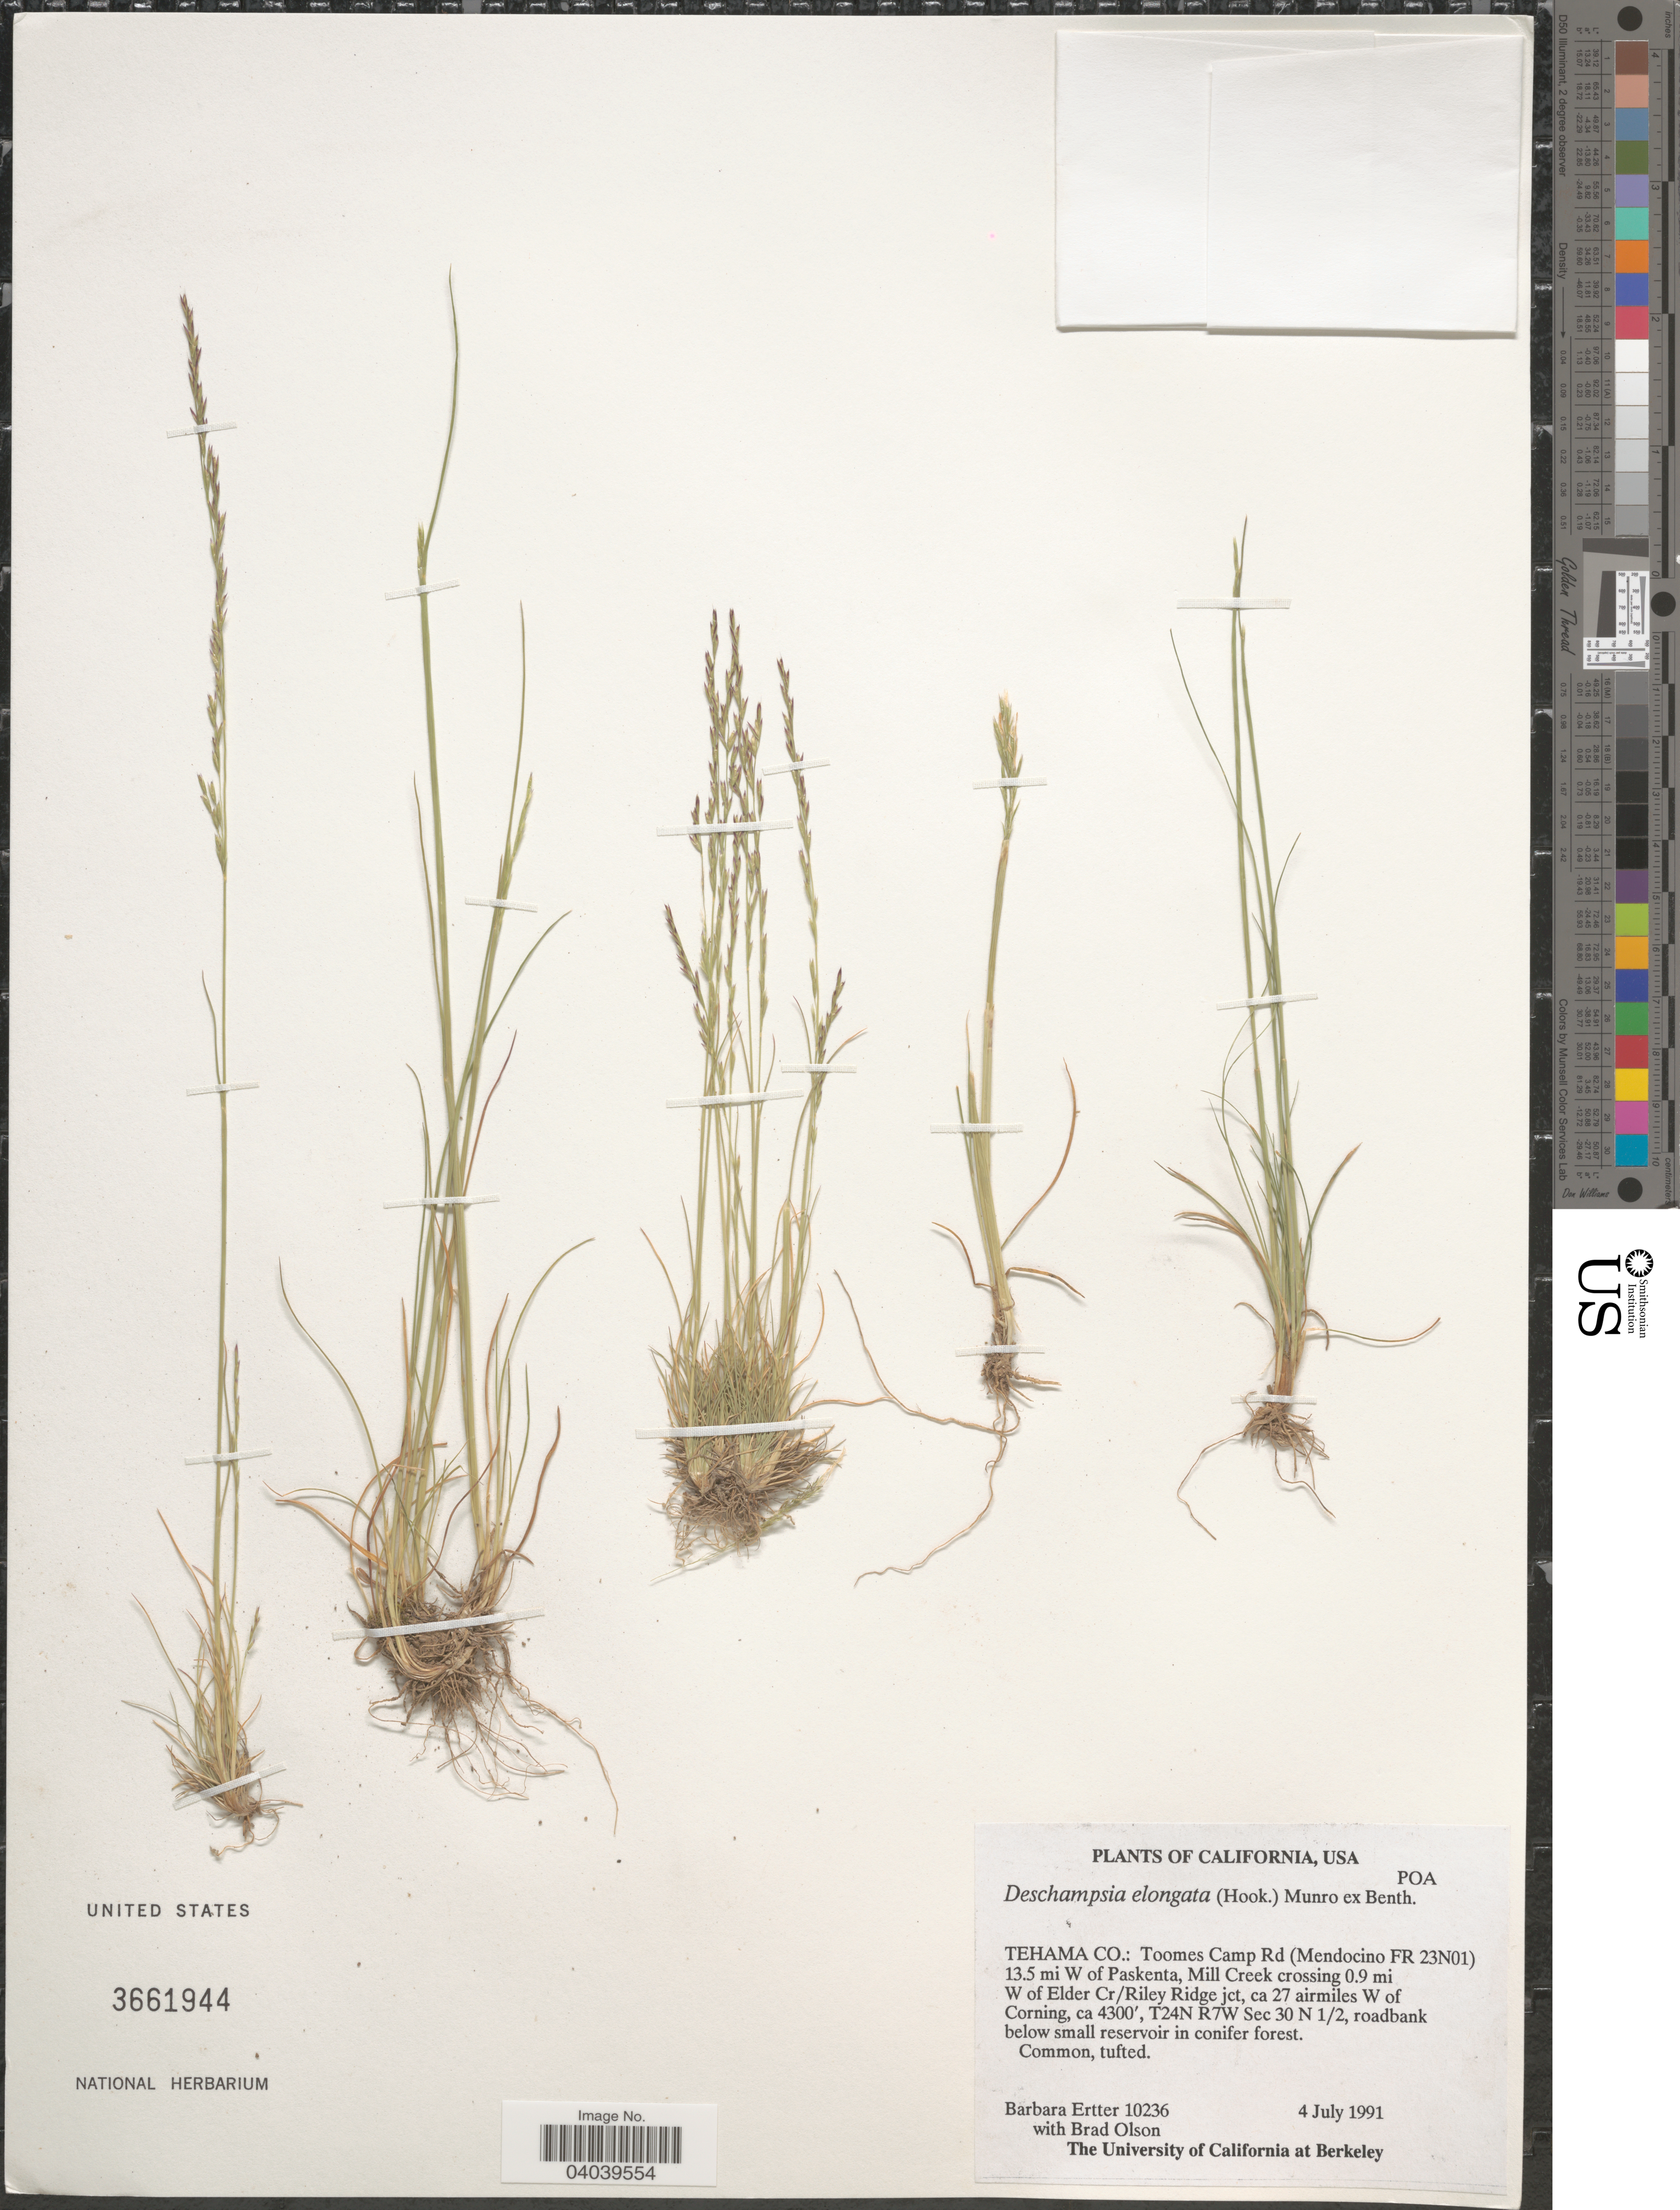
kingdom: Plantae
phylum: Tracheophyta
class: Liliopsida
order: Poales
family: Poaceae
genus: Deschampsia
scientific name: Deschampsia elongata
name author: (Hook.) Munro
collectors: B. Ertter & B. Olson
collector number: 10236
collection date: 1991-07-04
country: United States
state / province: California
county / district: Mendocino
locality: Tehama Co.: Toomes Camp Rd (Mendocino FR 23N01). 13.5 mi W of Paskenta, Mill Creek crossing 0.9 mi W of Elder CR/ Riley jct, ca 27 airmiles W of Corning, T24N R7W Sec 30 N½, roadbank below small reservoir in conifer forest.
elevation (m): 1311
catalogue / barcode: US 3661944